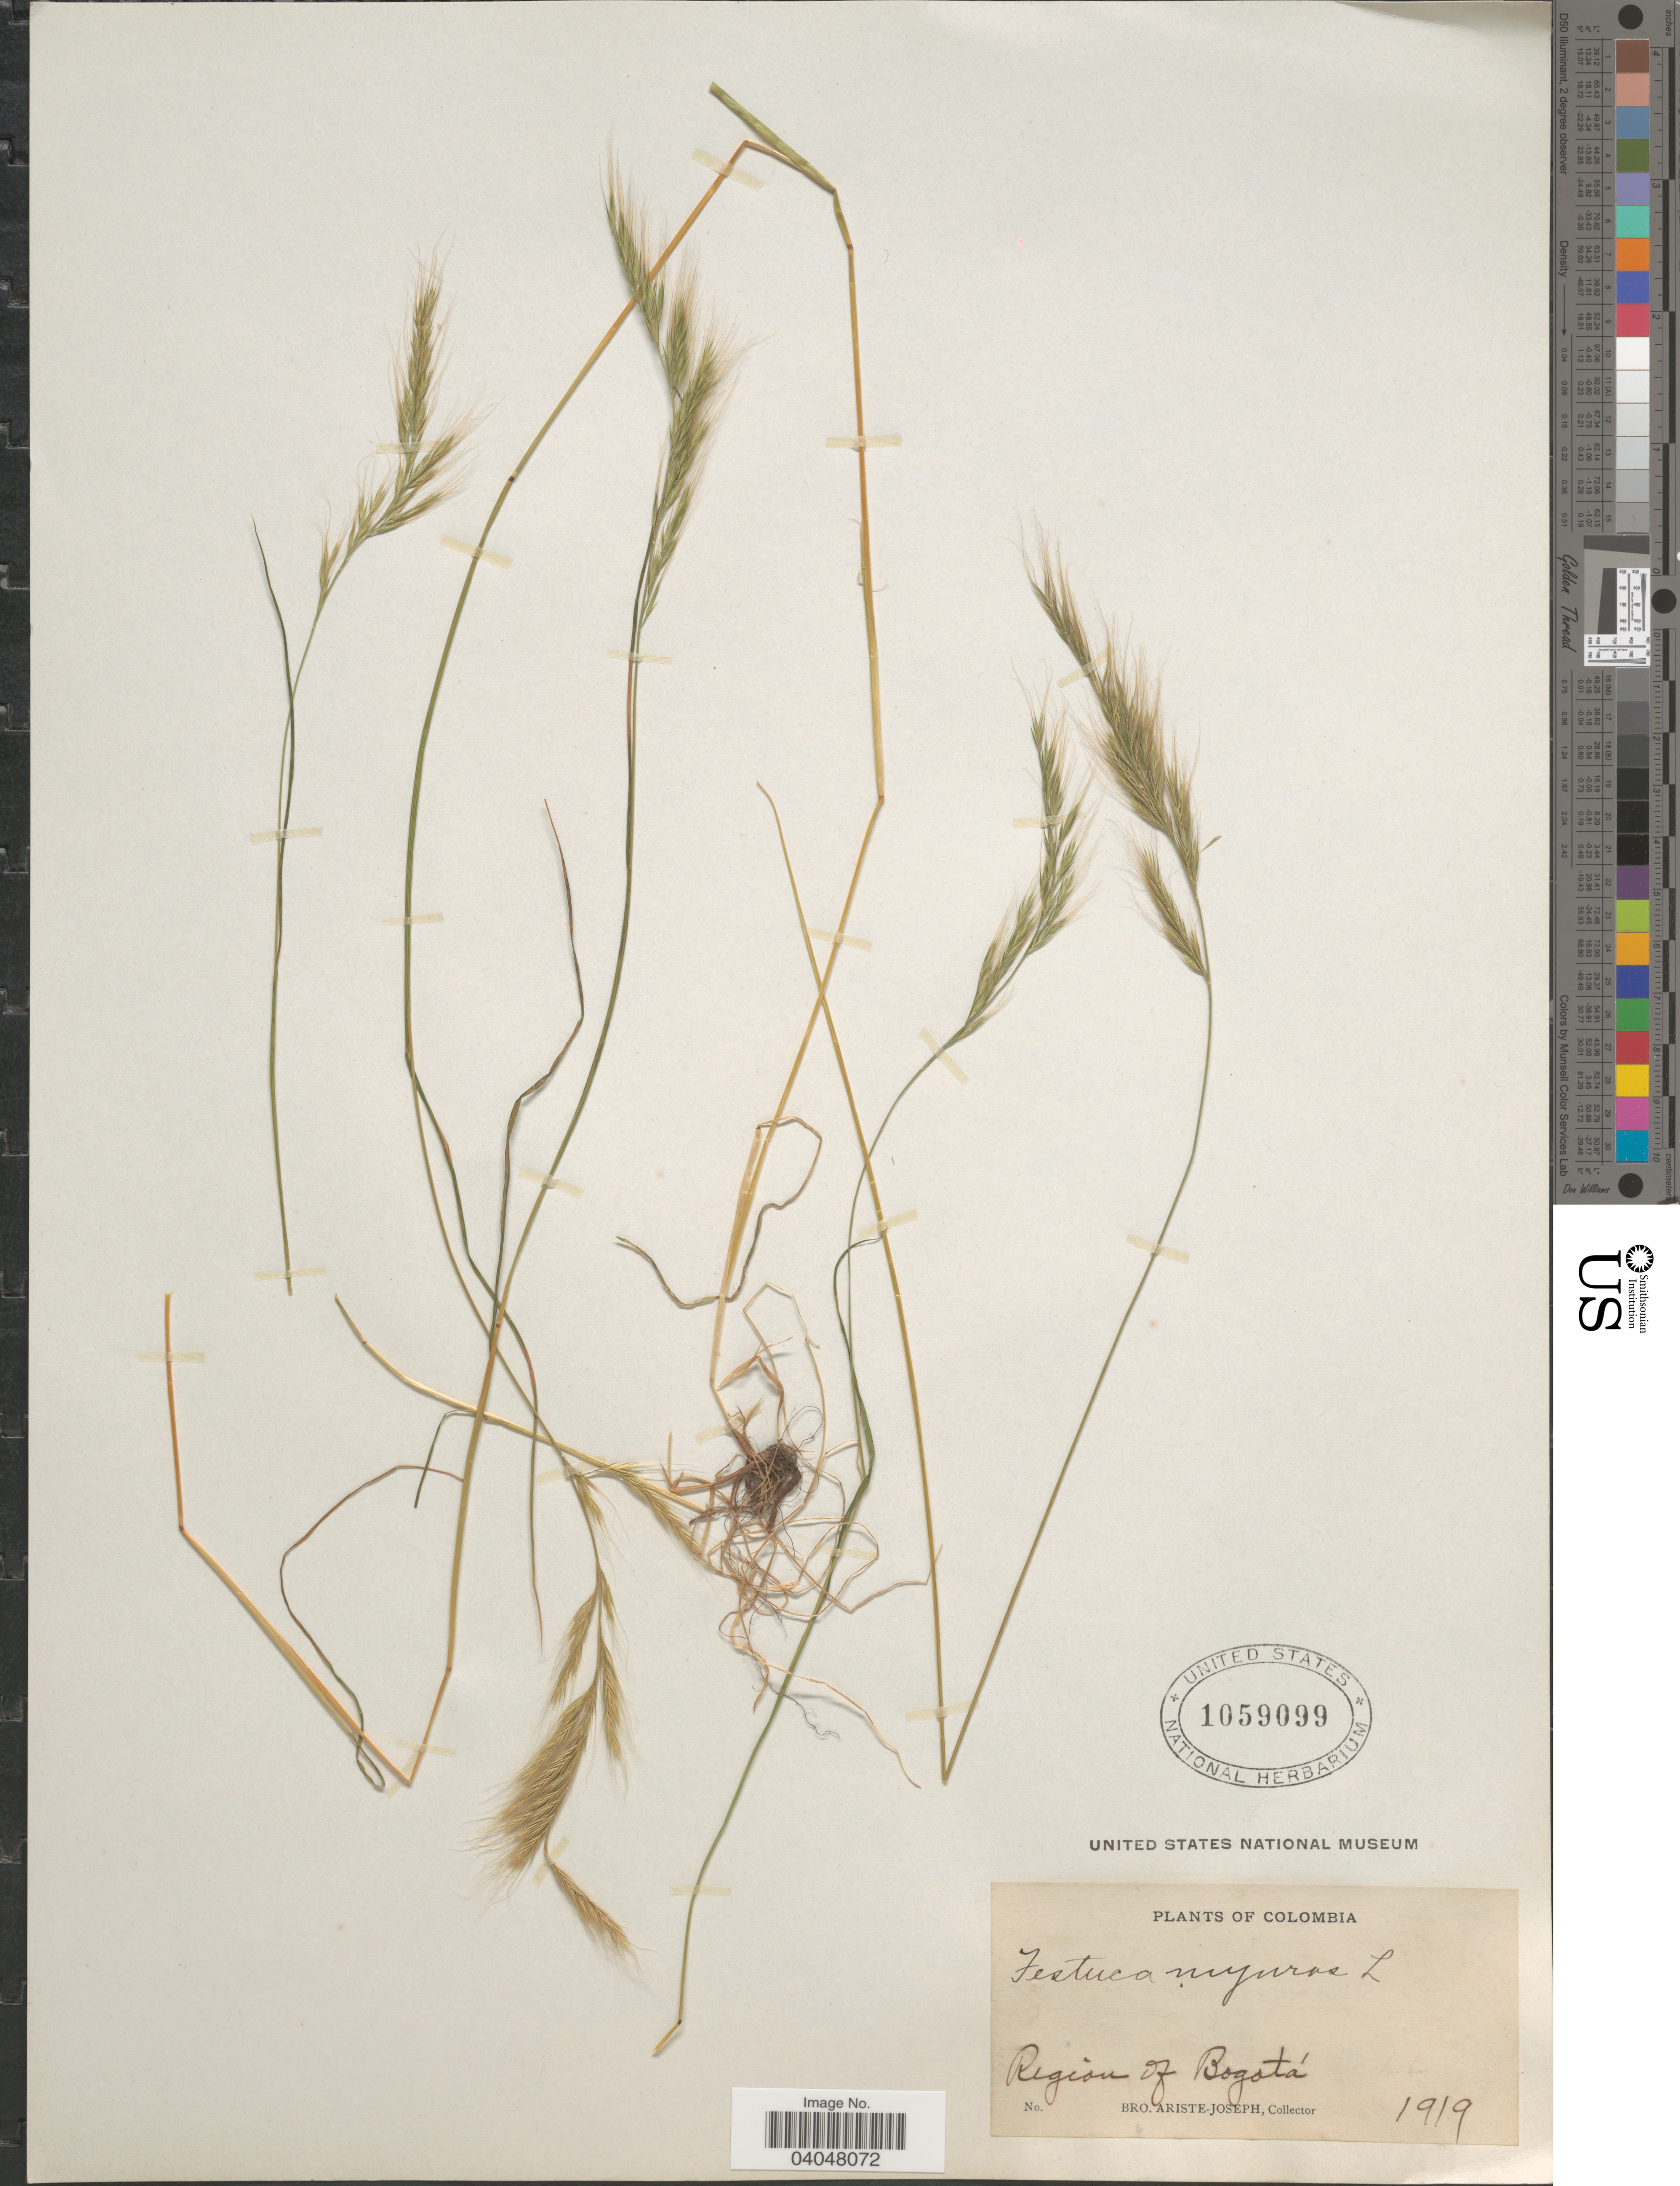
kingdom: Plantae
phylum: Tracheophyta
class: Liliopsida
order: Poales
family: Poaceae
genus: Festuca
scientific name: Festuca myuros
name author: L.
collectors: Bro. Ariste-Joseph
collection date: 1919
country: Colombia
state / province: Bogota D.C.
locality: Region of Bogotá.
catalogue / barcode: US 1059099